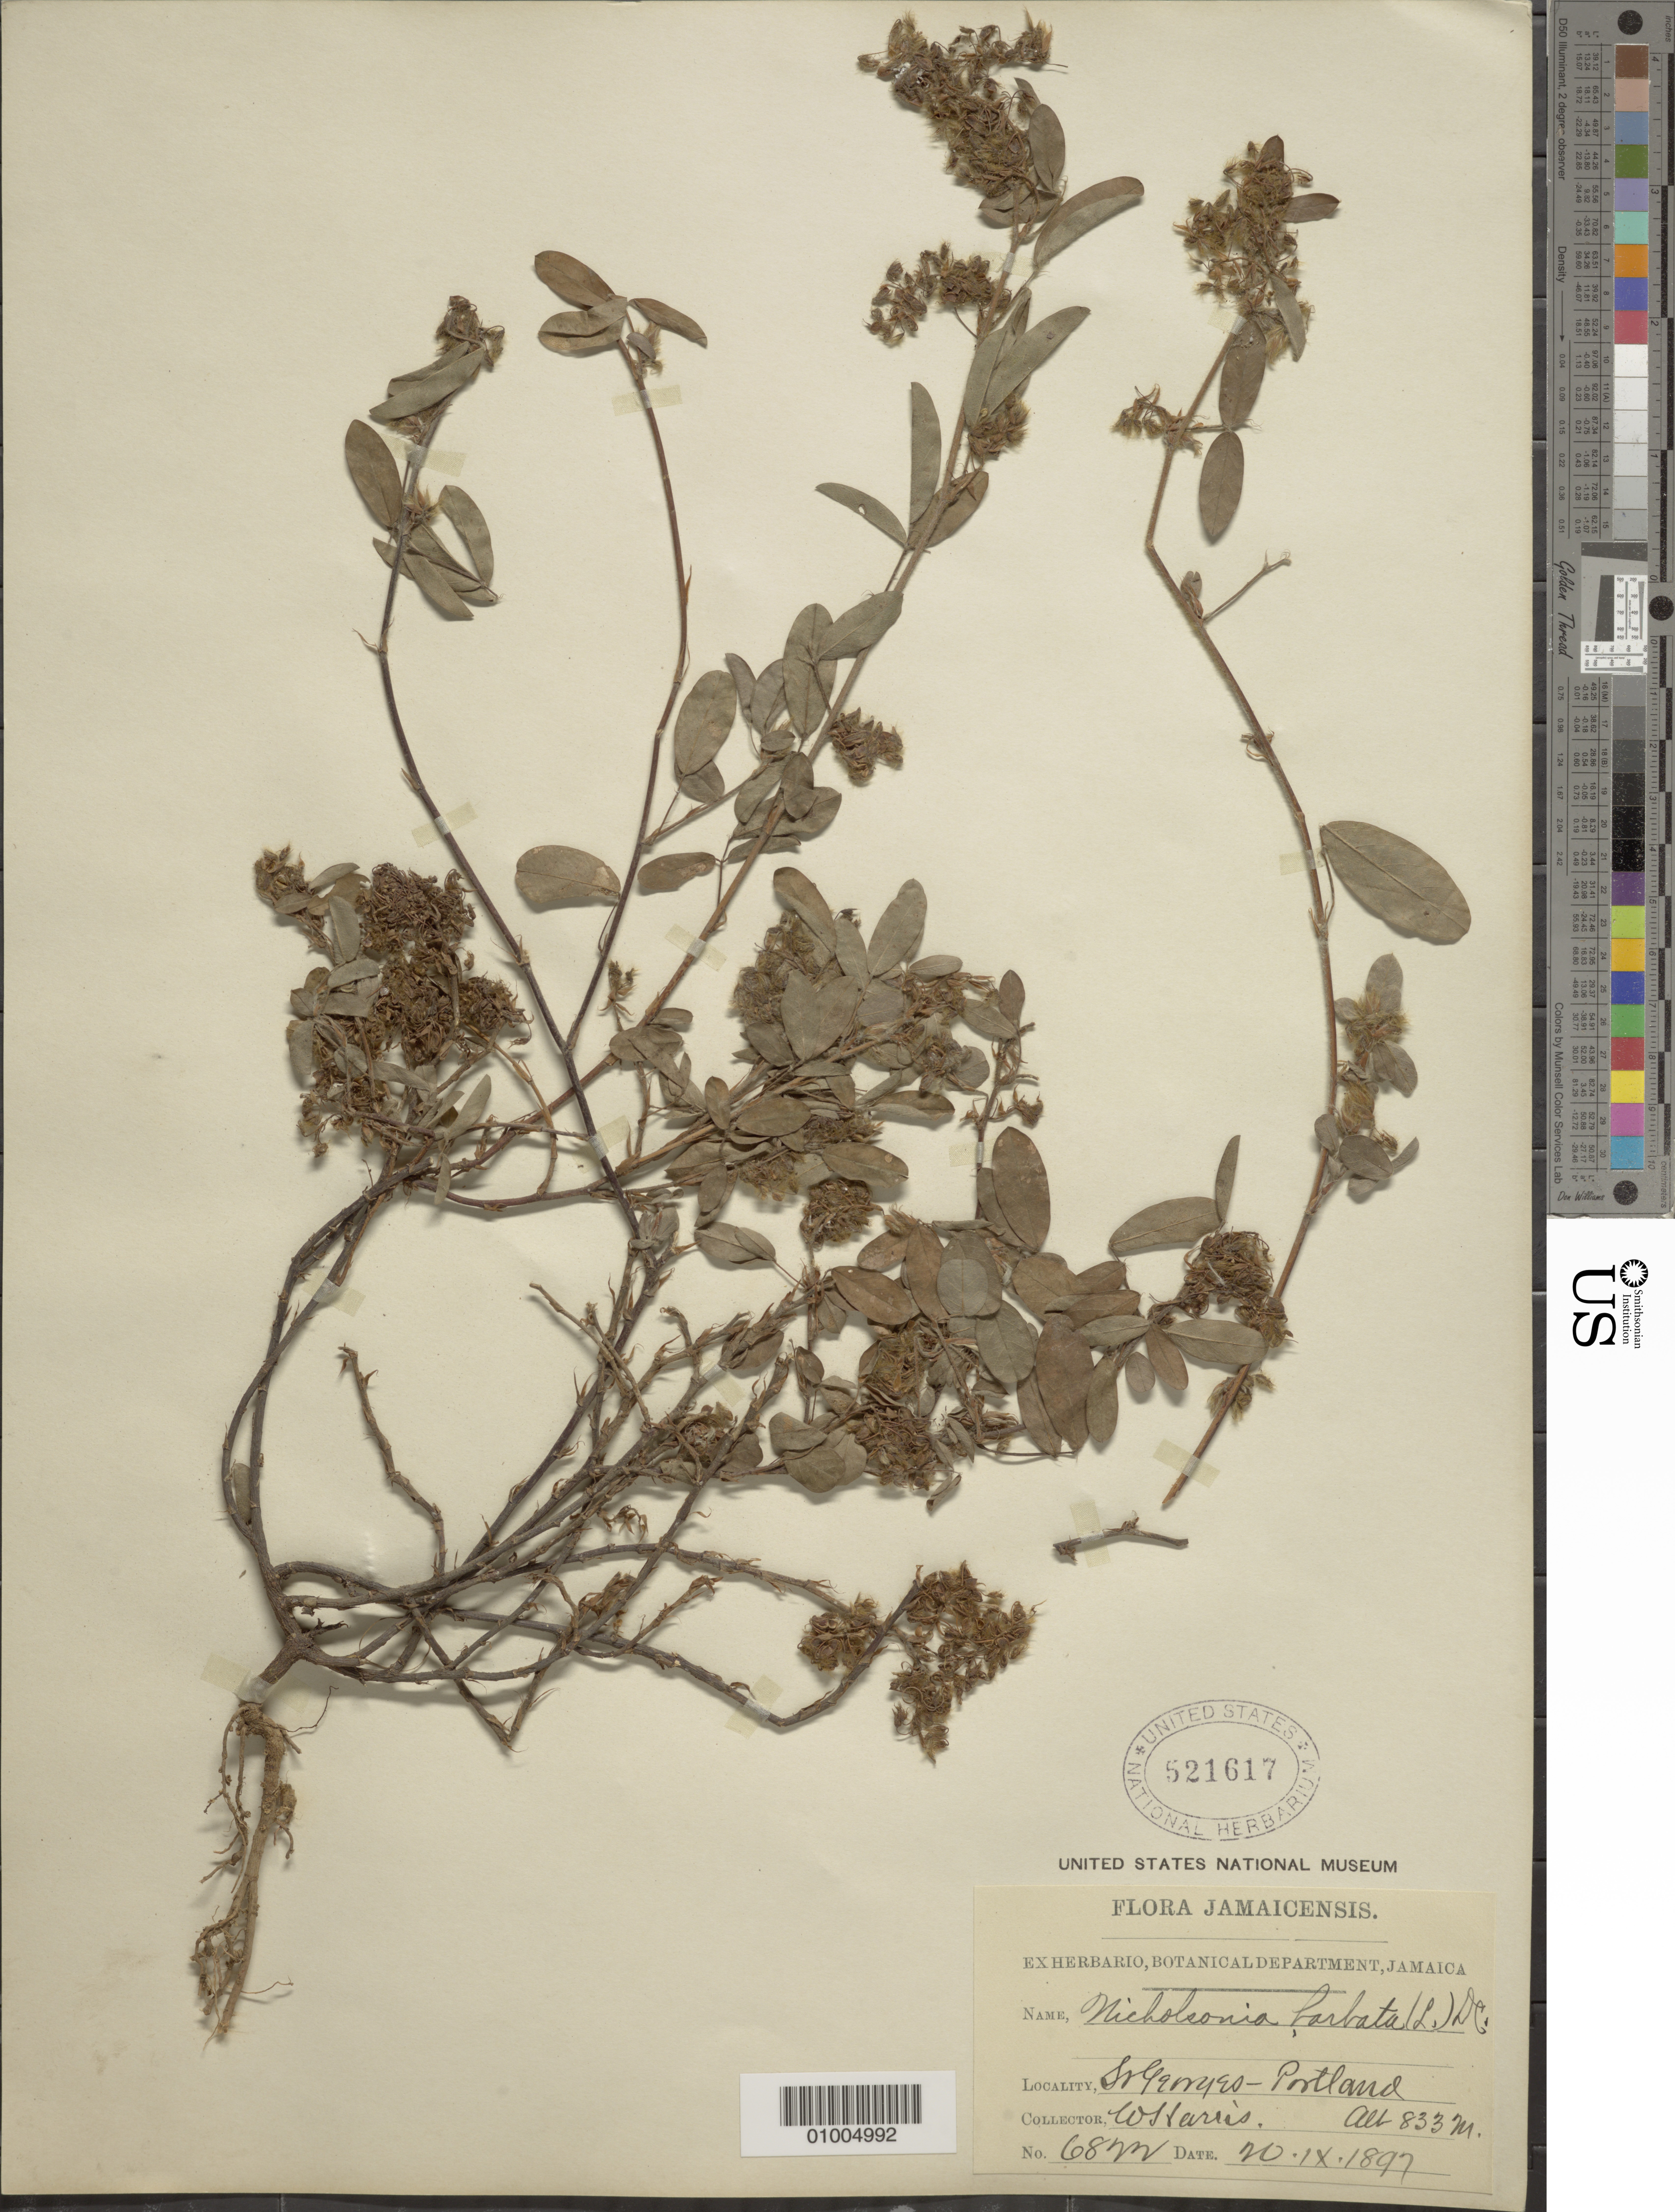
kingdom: Plantae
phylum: Tracheophyta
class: Magnoliopsida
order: Fabales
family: Fabaceae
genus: Grona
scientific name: Grona barbata var. barbata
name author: (L.) H. Ohashi & K. Ohashi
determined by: Strong, Mark T., (BOT), Smithsonian Institution - National Museum of Natural History (UNITED STATES)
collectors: S. K. Harris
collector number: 6822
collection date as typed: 20 Oct 1897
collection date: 1897-10-20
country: Jamaica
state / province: Portland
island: Jamaica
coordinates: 0 N, 0 E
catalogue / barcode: US 521617